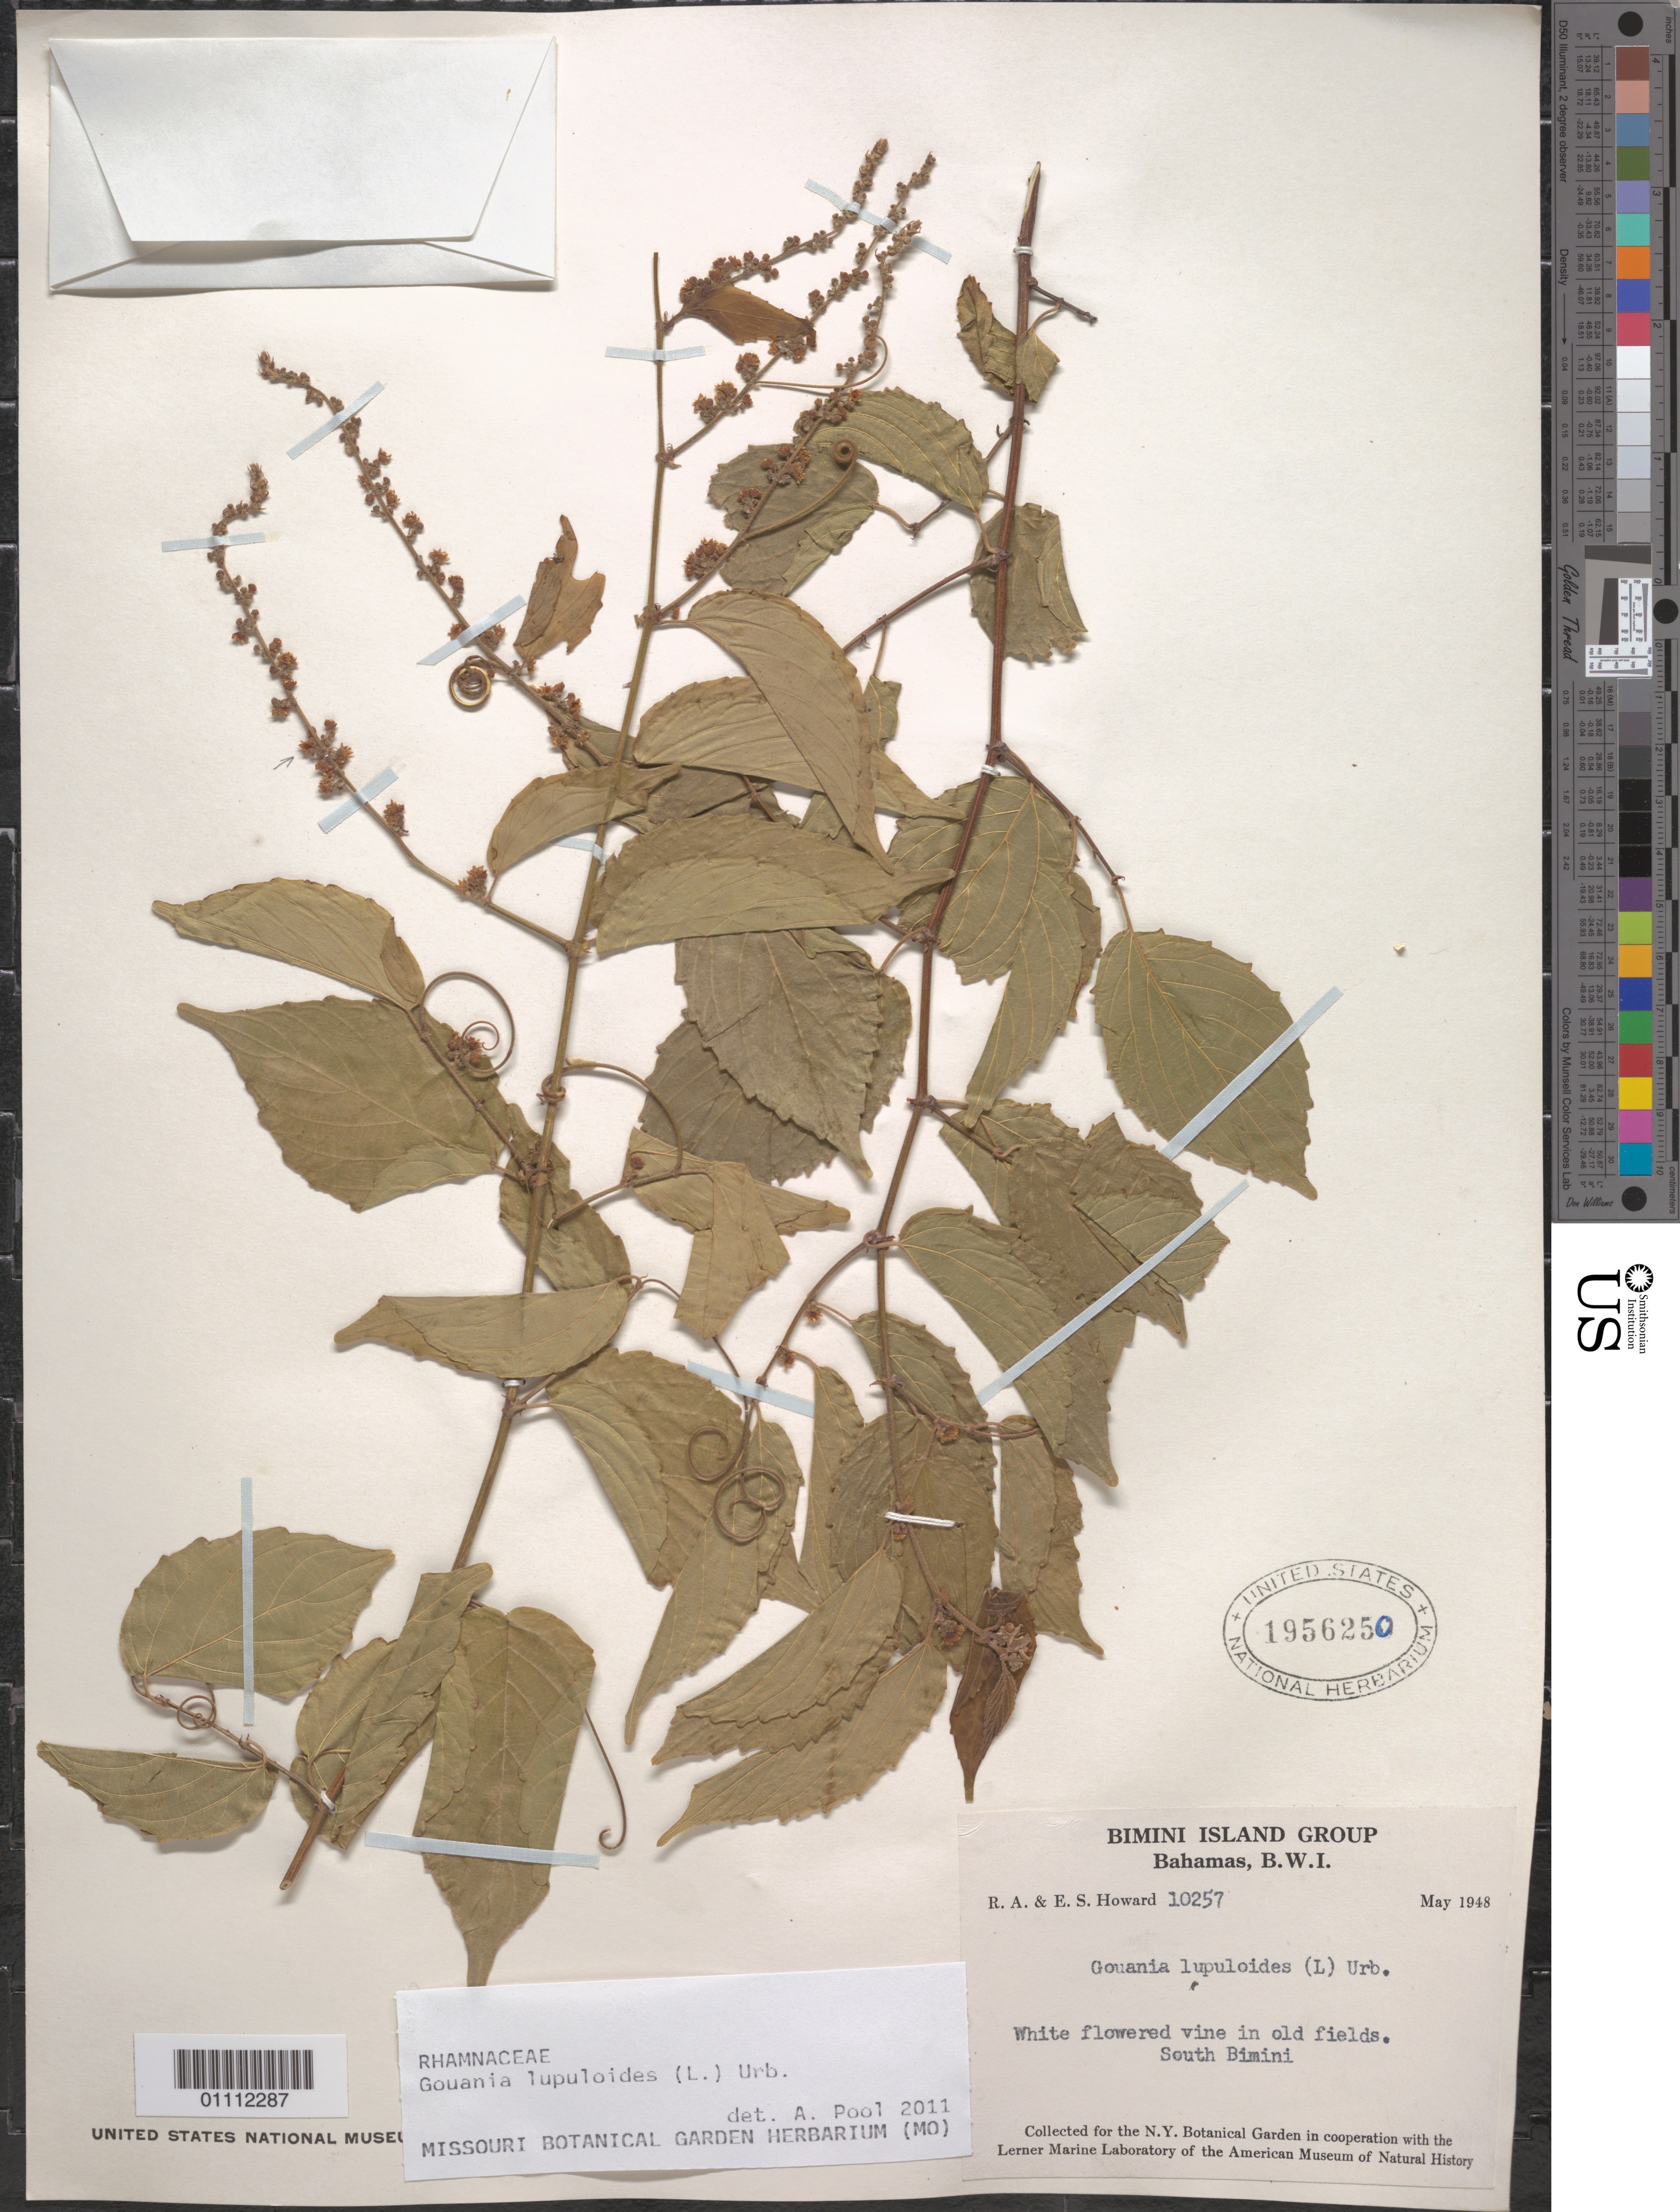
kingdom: Plantae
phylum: Tracheophyta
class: Magnoliopsida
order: Rosales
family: Rhamnaceae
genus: Gouania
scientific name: Gouania lupuloides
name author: (L.) Urb.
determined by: Pool, A., (MO), Missouri Botanical Garden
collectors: R. A. Howard & E. S. Howard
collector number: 10257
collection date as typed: May 1948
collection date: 1948-05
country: Bahamas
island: South Bimini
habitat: In old fields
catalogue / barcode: US 1956250